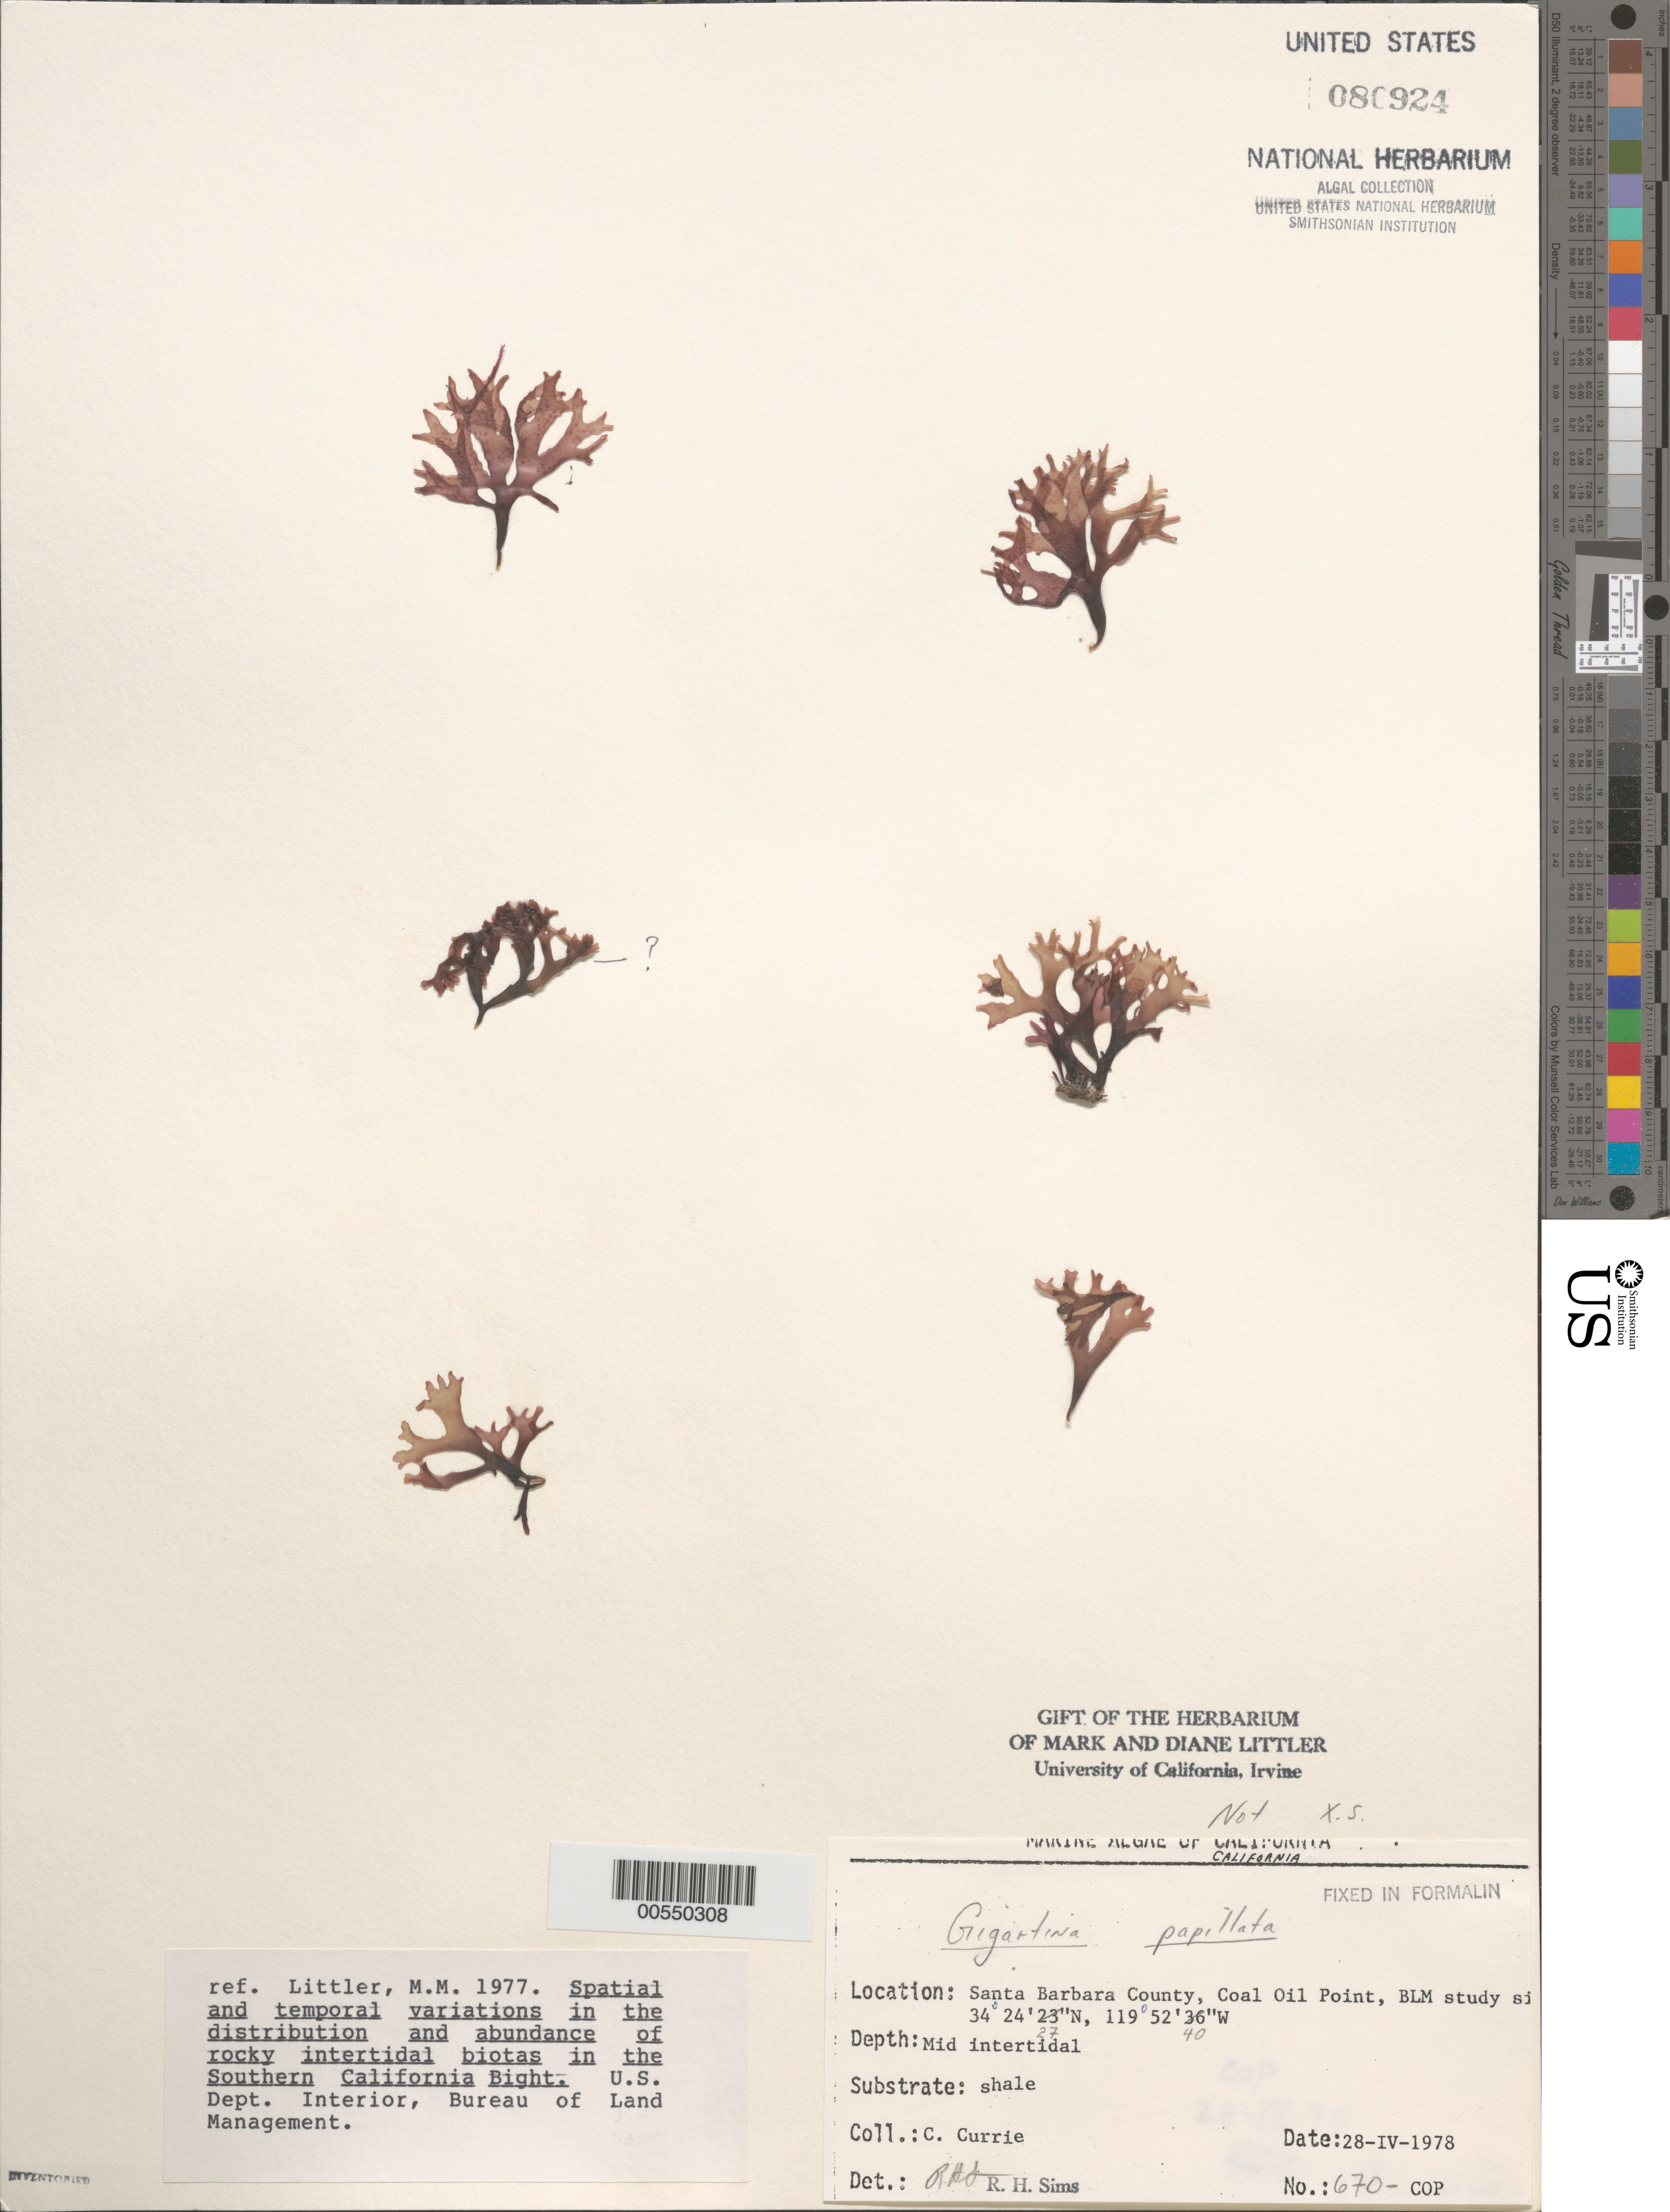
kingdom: Plantae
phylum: Rhodophyta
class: Florideophyceae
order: Gigartinales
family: Phyllophoraceae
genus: Mastocarpus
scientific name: Mastocarpus papillatus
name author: (C. Agardh) Kütz.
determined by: Algae name updating Project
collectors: C. Currie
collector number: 670-cop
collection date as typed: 28 Apr 1978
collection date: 1978-04-28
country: United States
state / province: California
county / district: Santa Barbara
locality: Coal Oil Point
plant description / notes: BLM-SOCALBIGHT Rocky Intertidal Survey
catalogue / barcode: US 80924